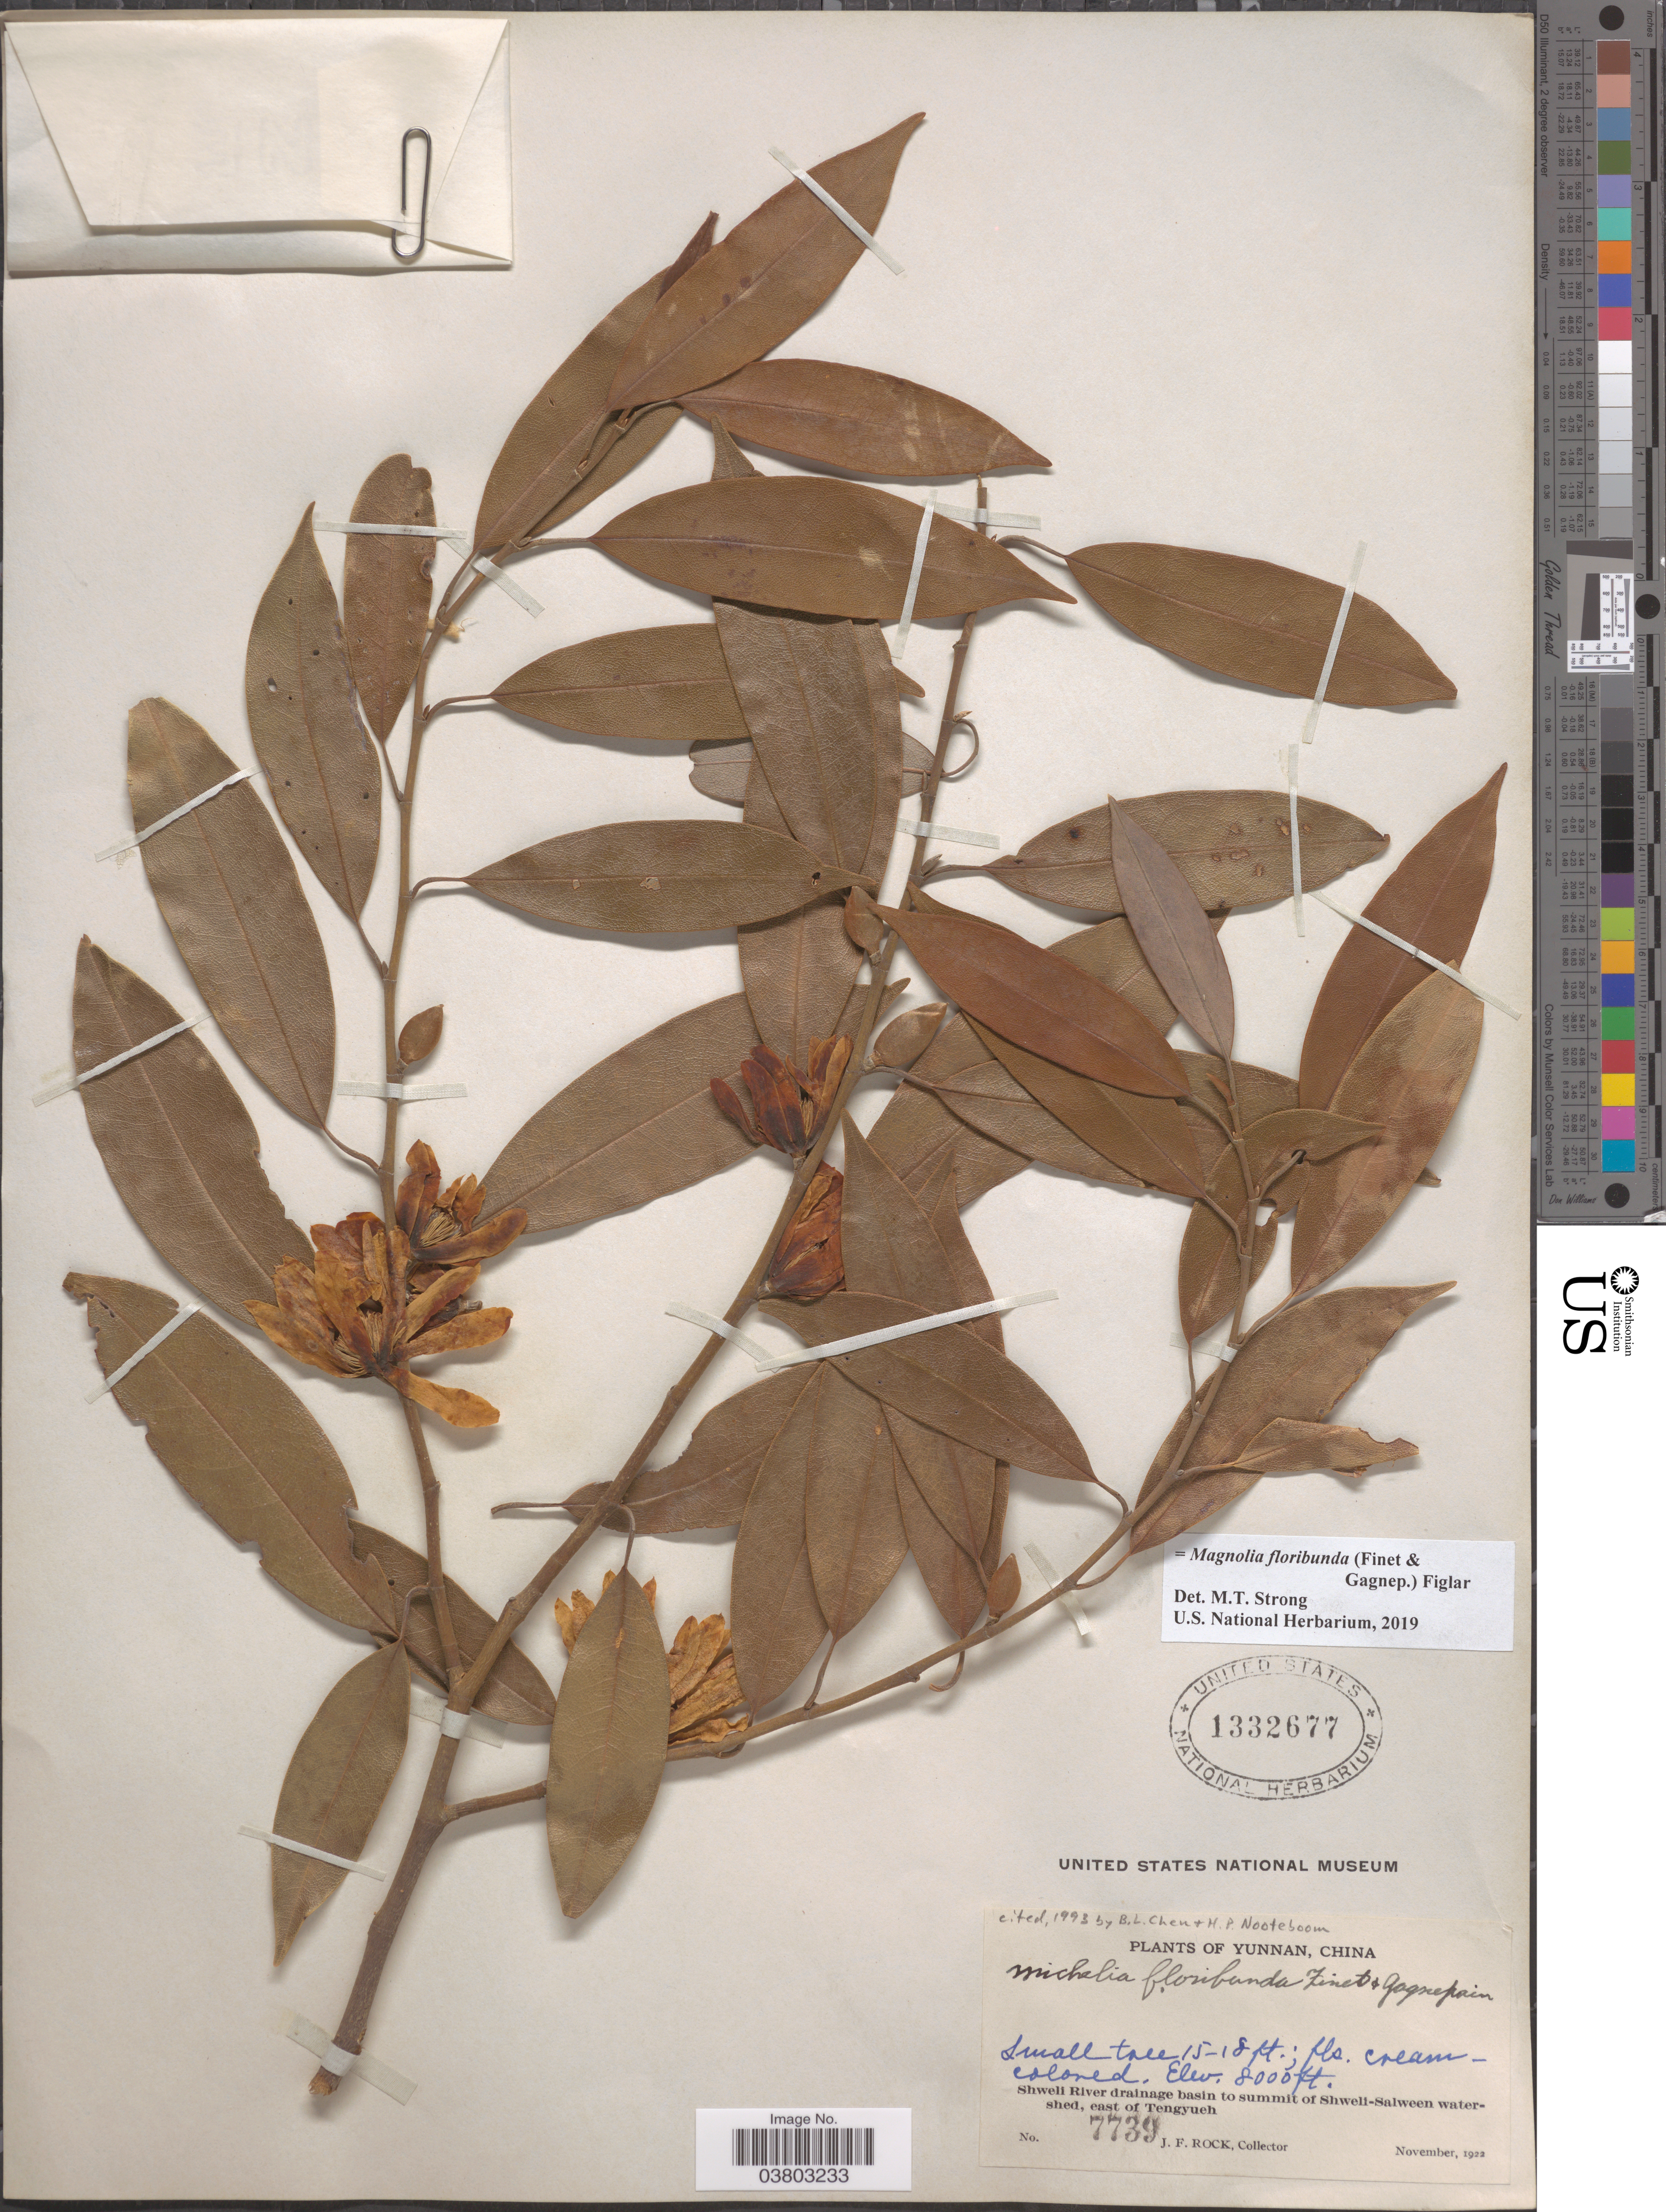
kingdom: Plantae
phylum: Tracheophyta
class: Magnoliopsida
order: Magnoliales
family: Magnoliaceae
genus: Magnolia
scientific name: Magnolia floribunda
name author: (Finet & Gagnep.) Figlar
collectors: J. Rock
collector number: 7739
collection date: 1922-11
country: China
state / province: Yunnan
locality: Shweli River drainage basin to summit of Shweli-Salween watershed, east of Tengyueh.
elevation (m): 2438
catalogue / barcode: US 1332677